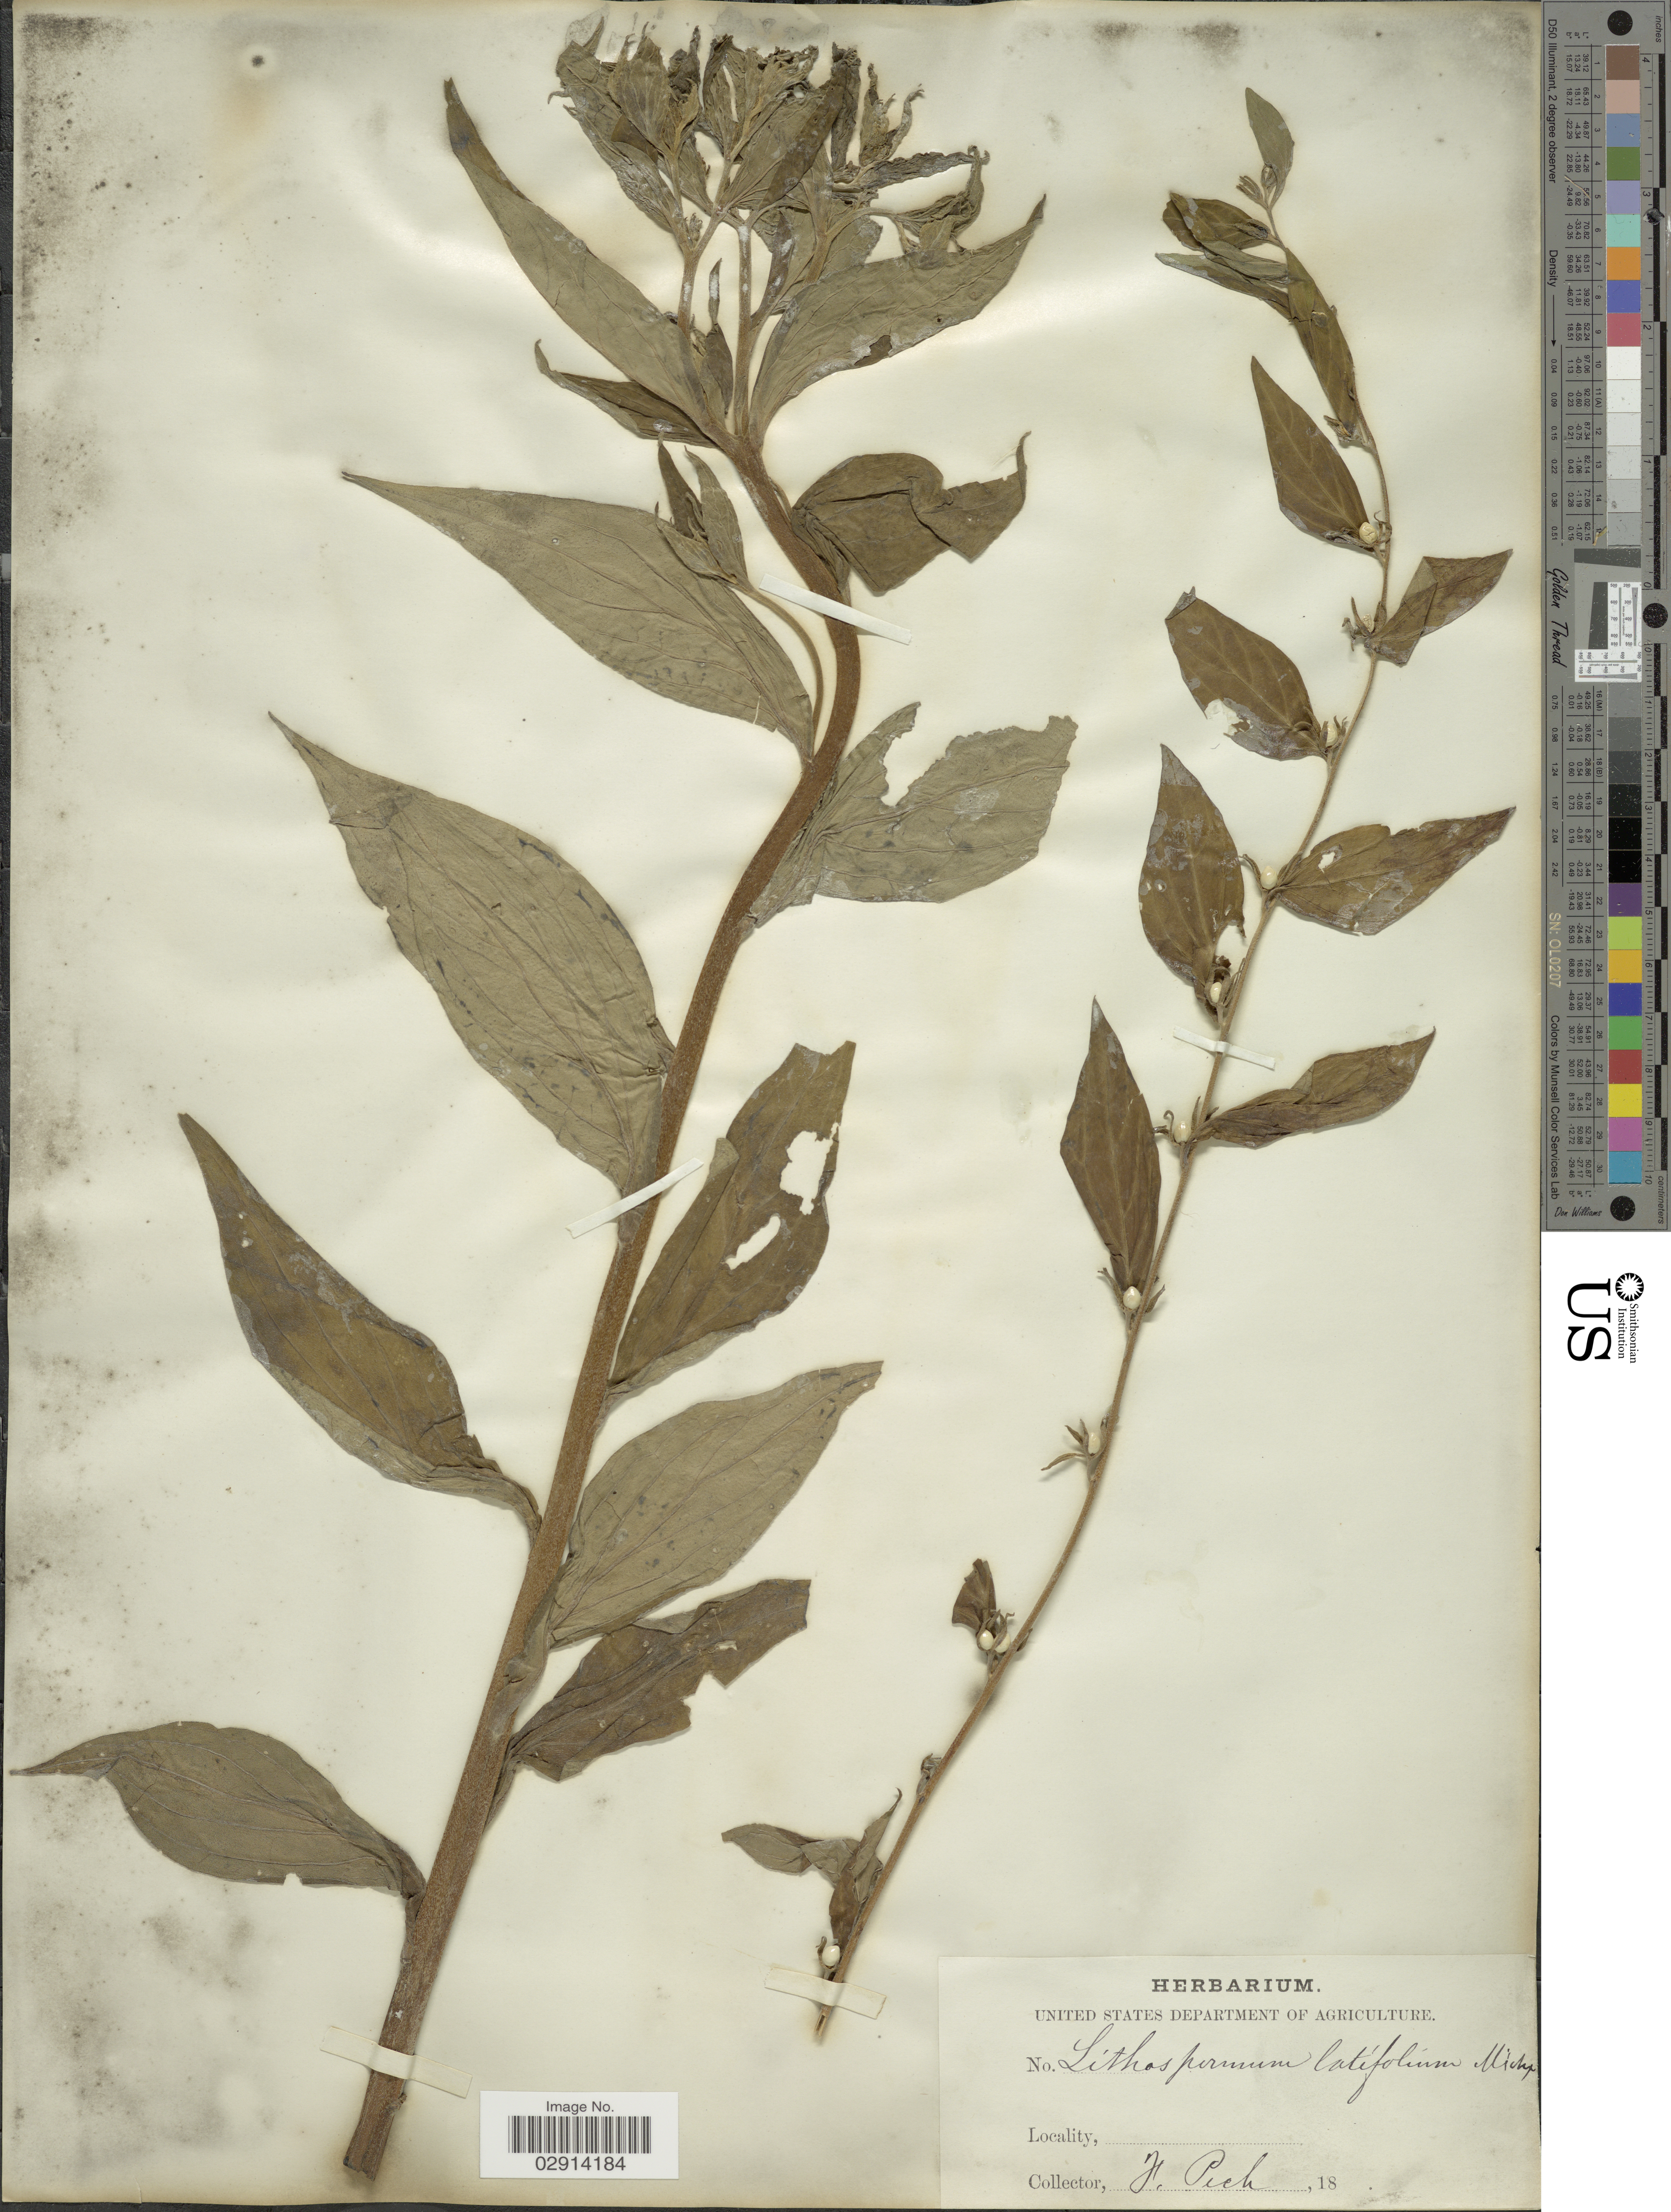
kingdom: Plantae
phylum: Tracheophyta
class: Magnoliopsida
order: Boraginales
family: Boraginaceae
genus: Lithospermum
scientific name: Lithospermum latifolium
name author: Michx.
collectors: F. Pick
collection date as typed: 18